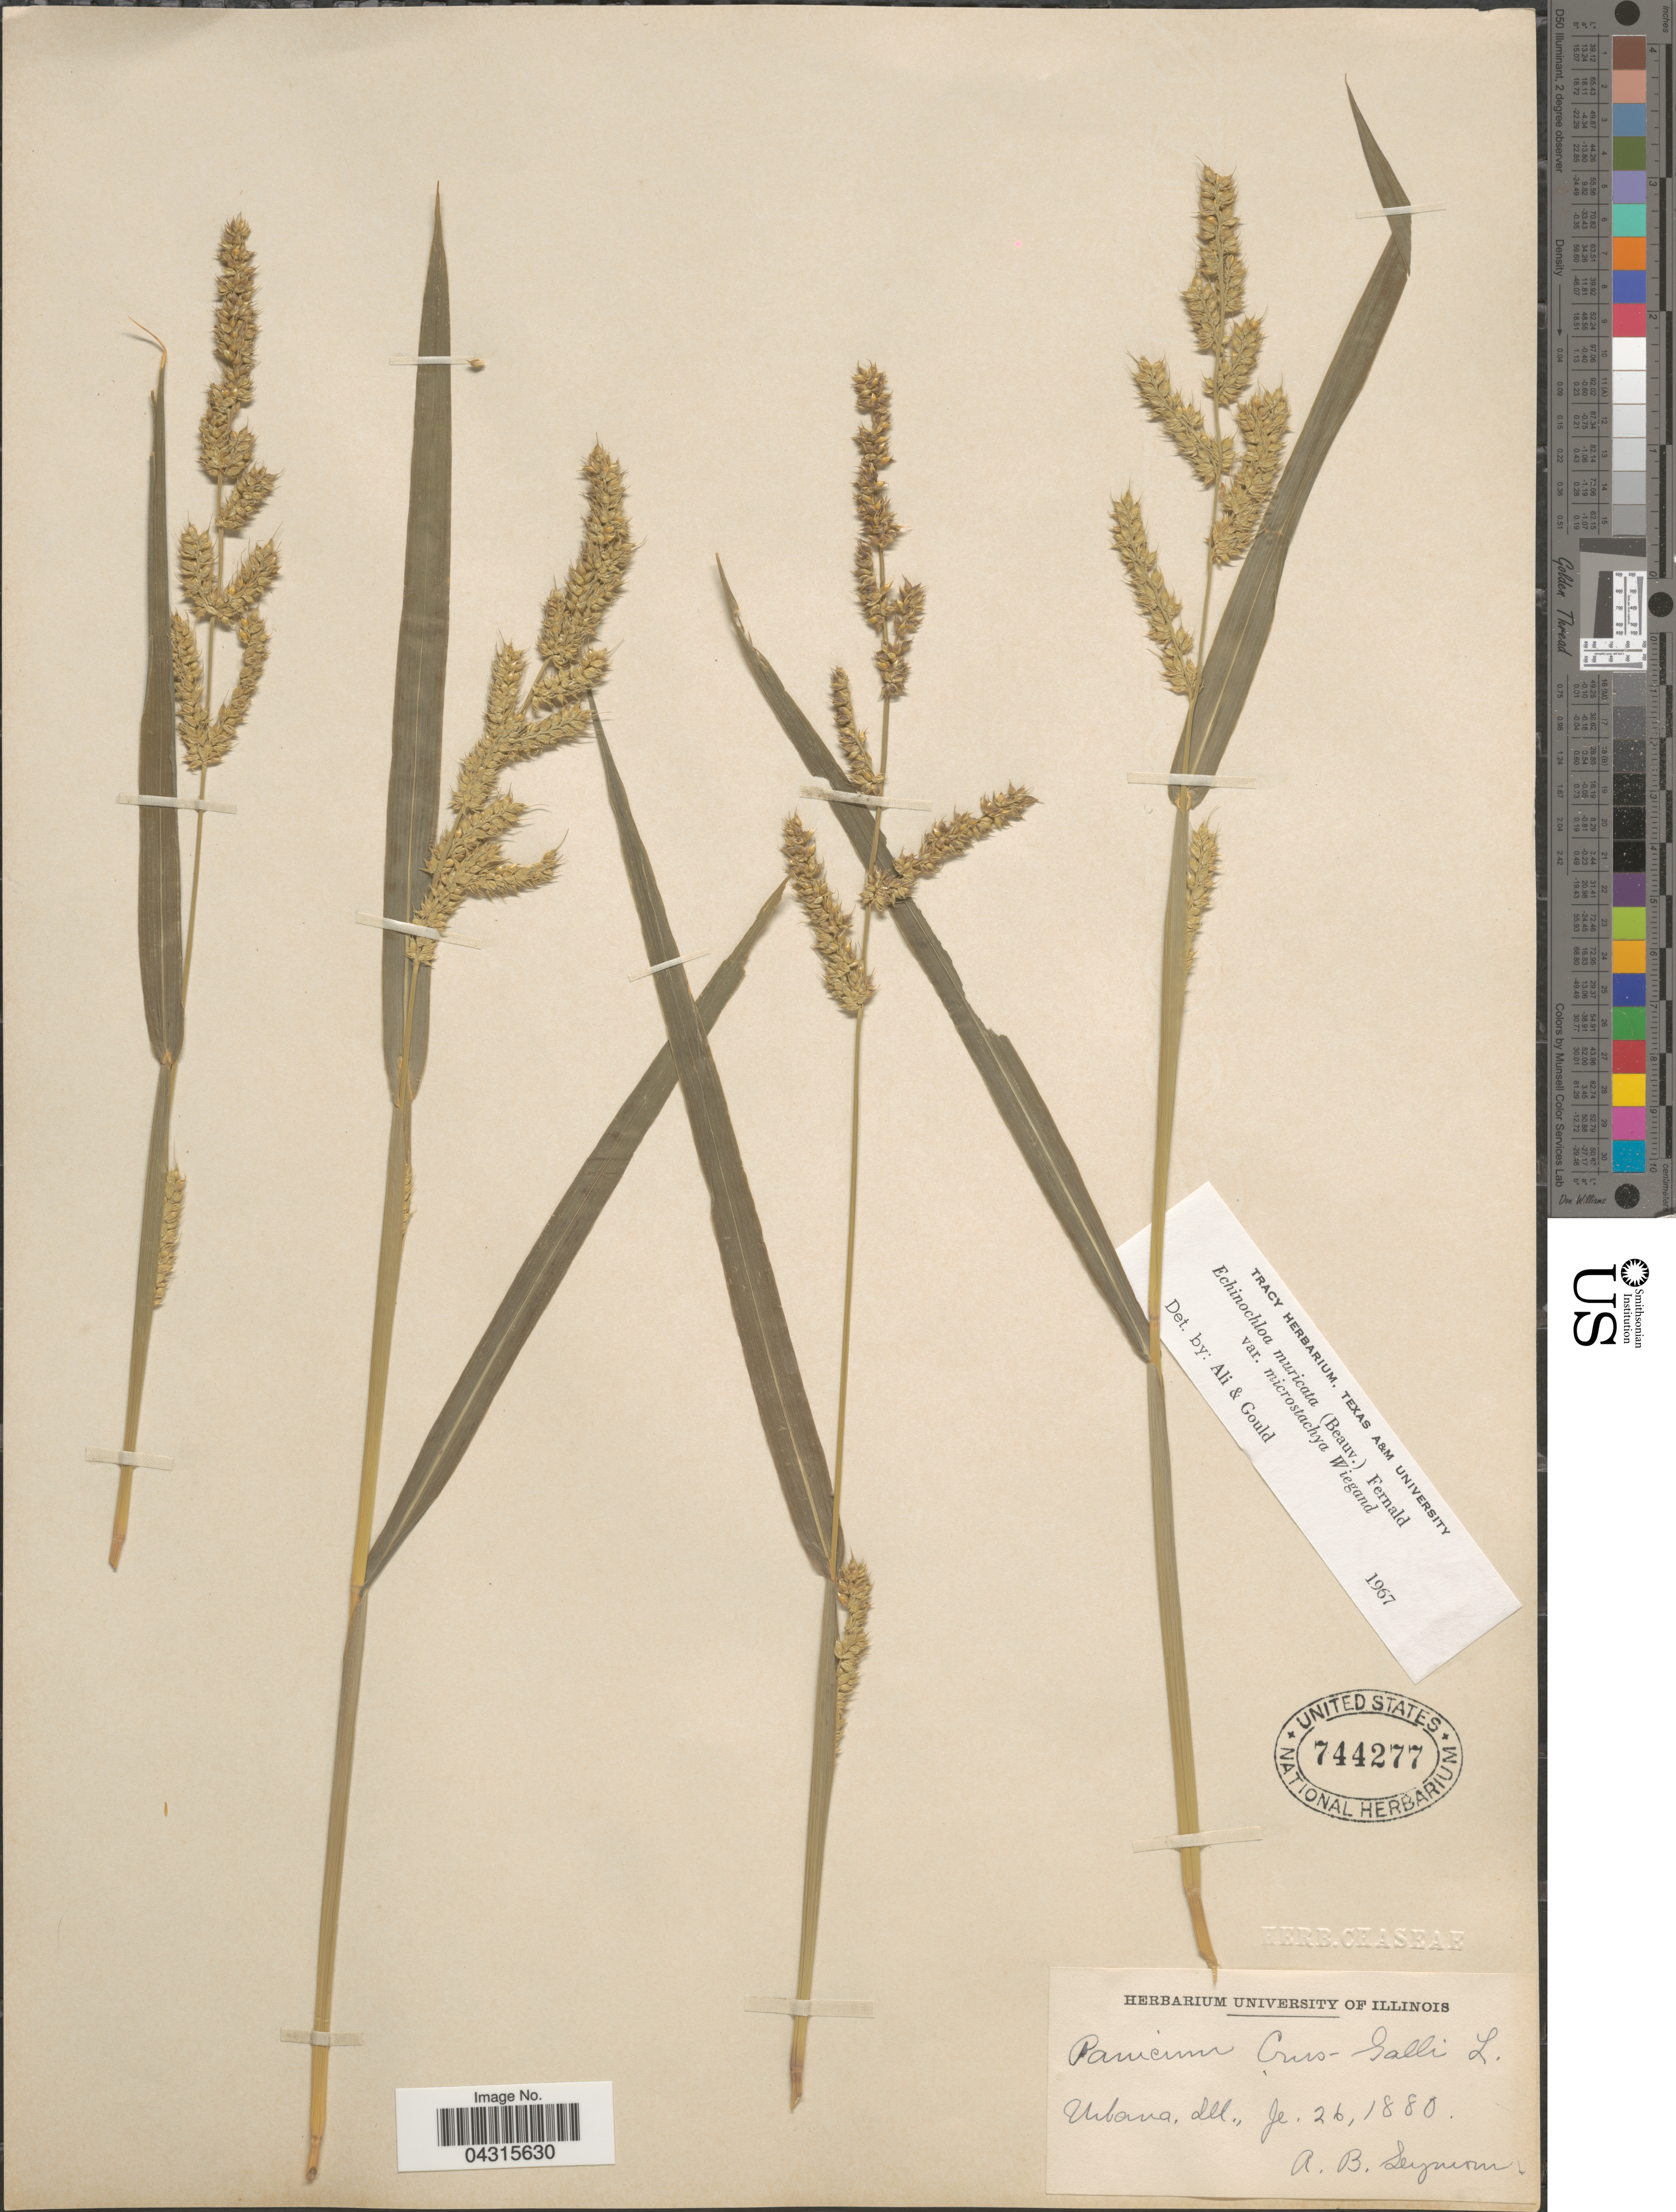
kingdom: Plantae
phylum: Tracheophyta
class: Liliopsida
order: Poales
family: Poaceae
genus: Echinochloa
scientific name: Echinochloa muricata var. microstachya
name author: Wiegand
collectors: A. Seymour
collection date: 1880-06-26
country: United States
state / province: Illinois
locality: Urbana.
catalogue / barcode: US 744277